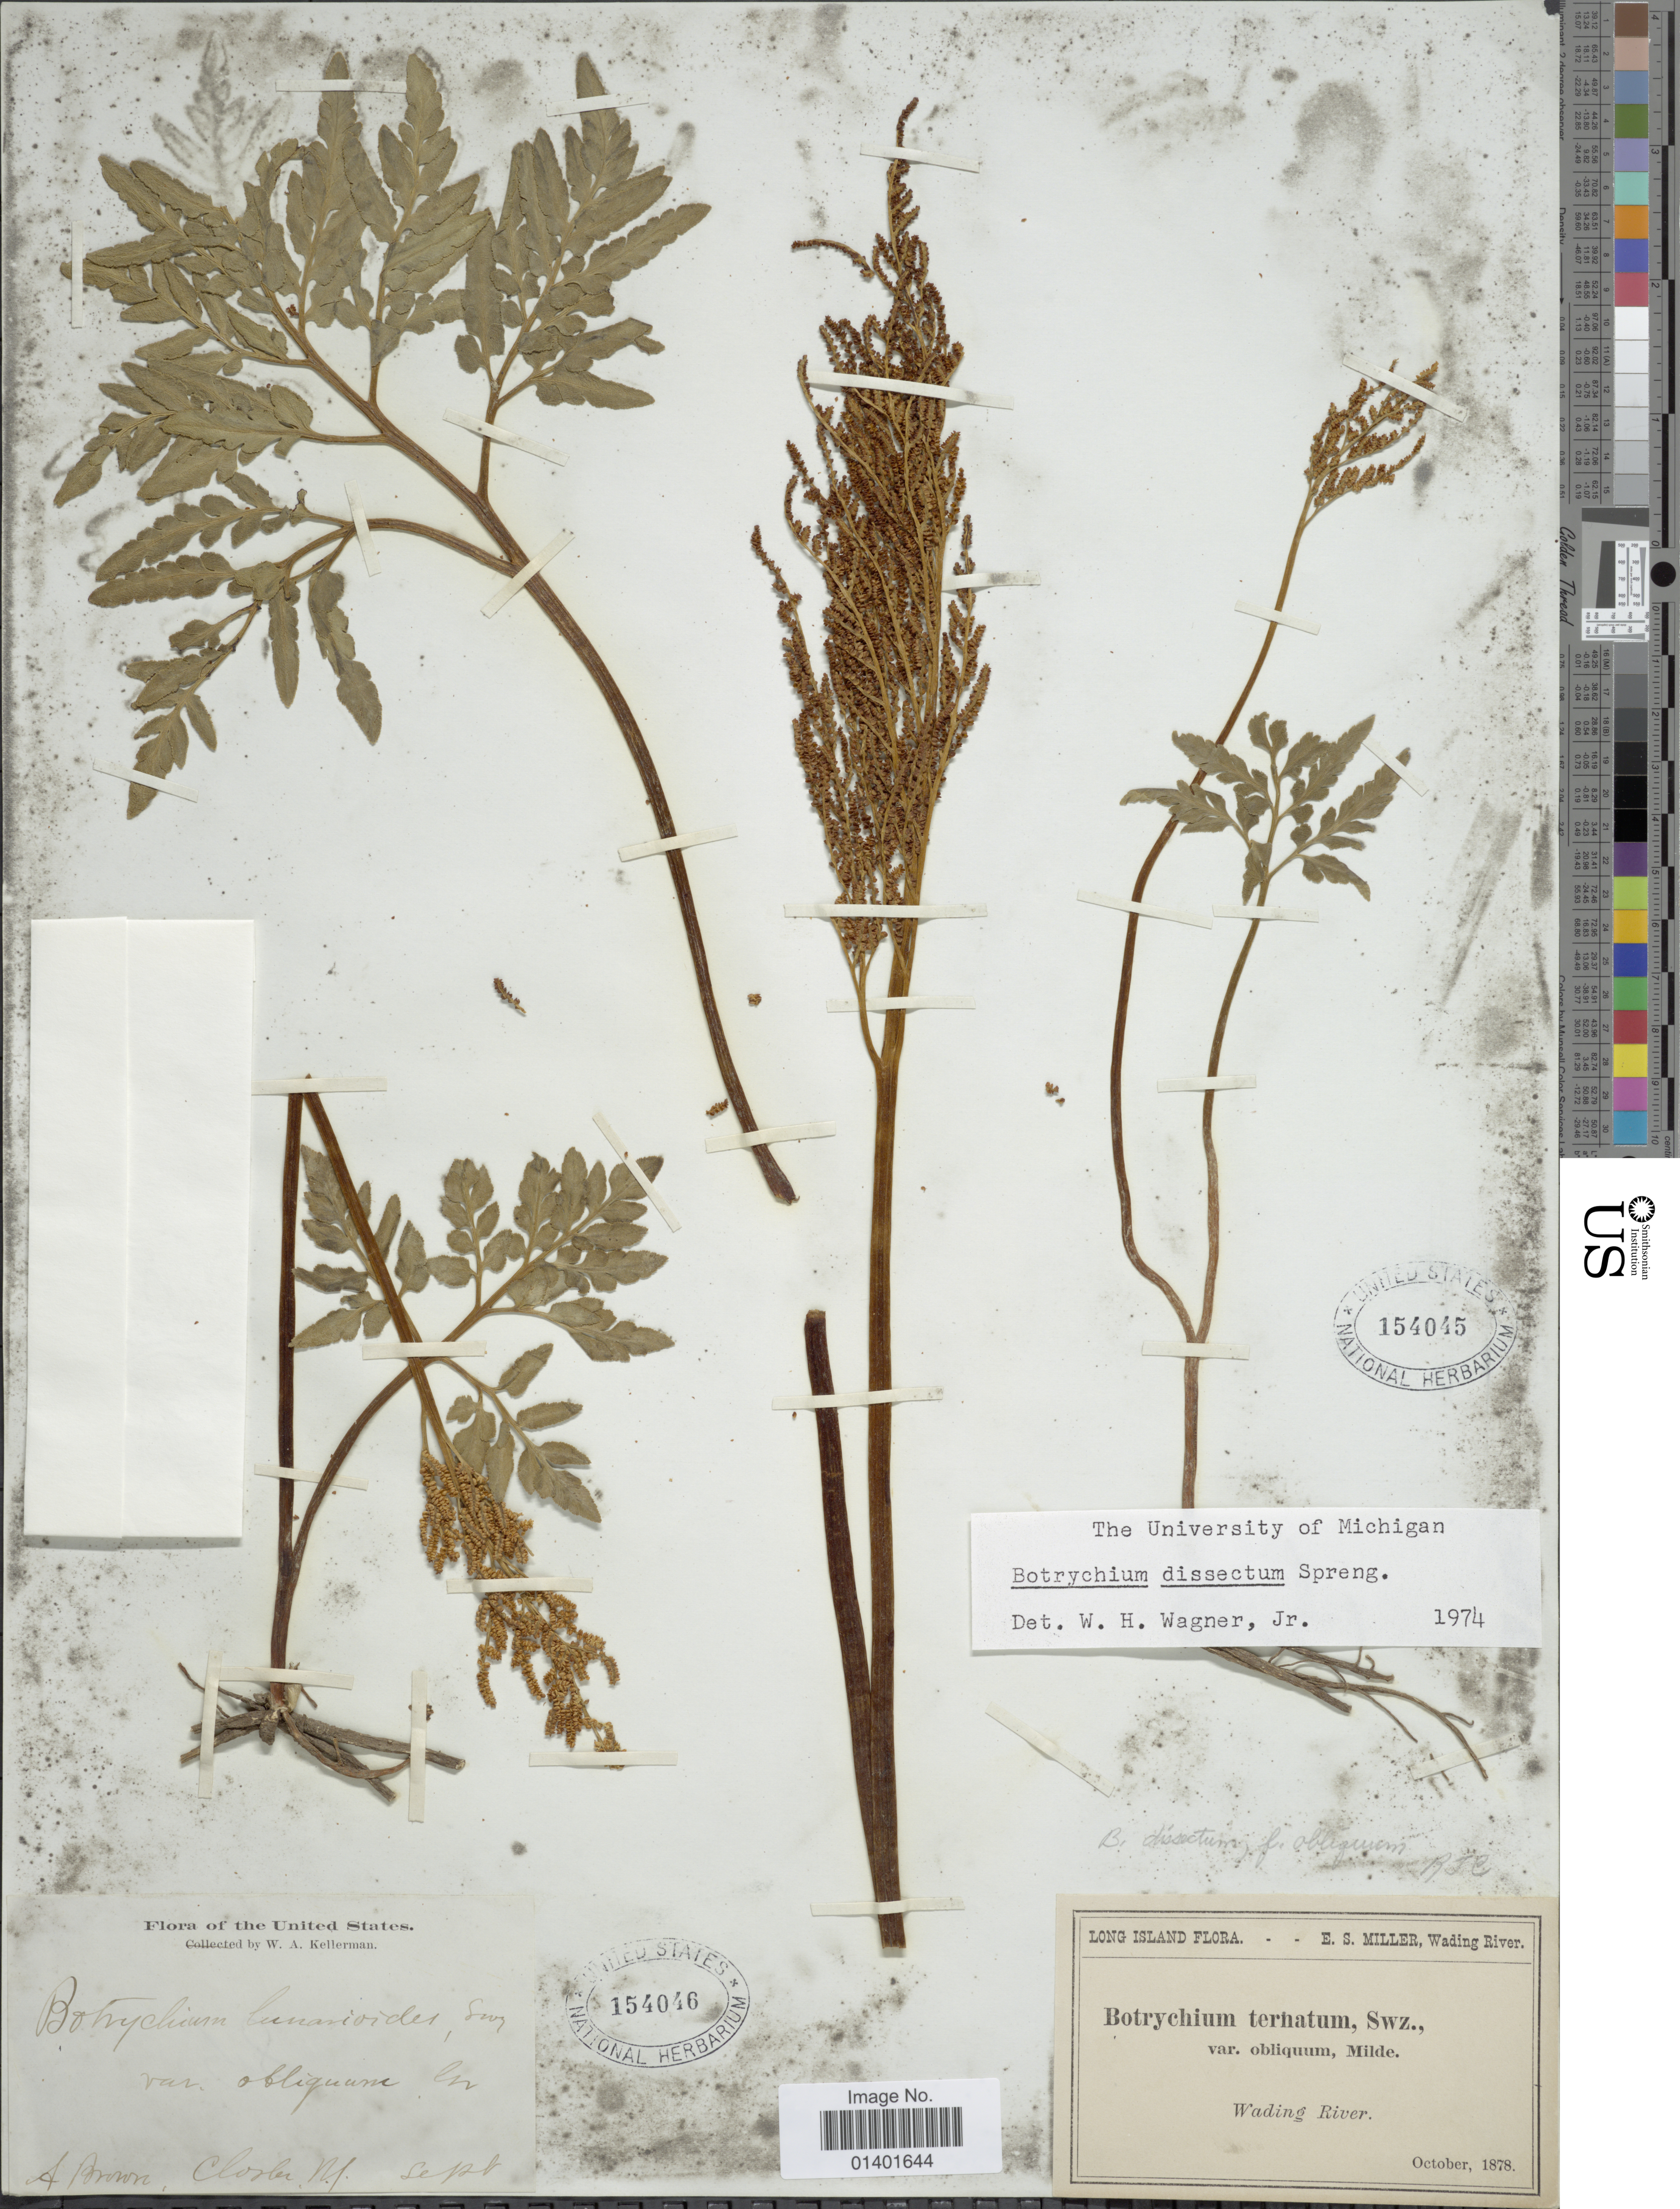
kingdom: Plantae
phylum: Tracheophyta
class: Polypodiopsida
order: Ophioglossales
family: Ophioglossaceae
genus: Botrychium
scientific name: Botrychium dissectum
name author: Spreng.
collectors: E. S. Miller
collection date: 1878-10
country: United States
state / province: New York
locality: Long island, Wading River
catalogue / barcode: US 154045